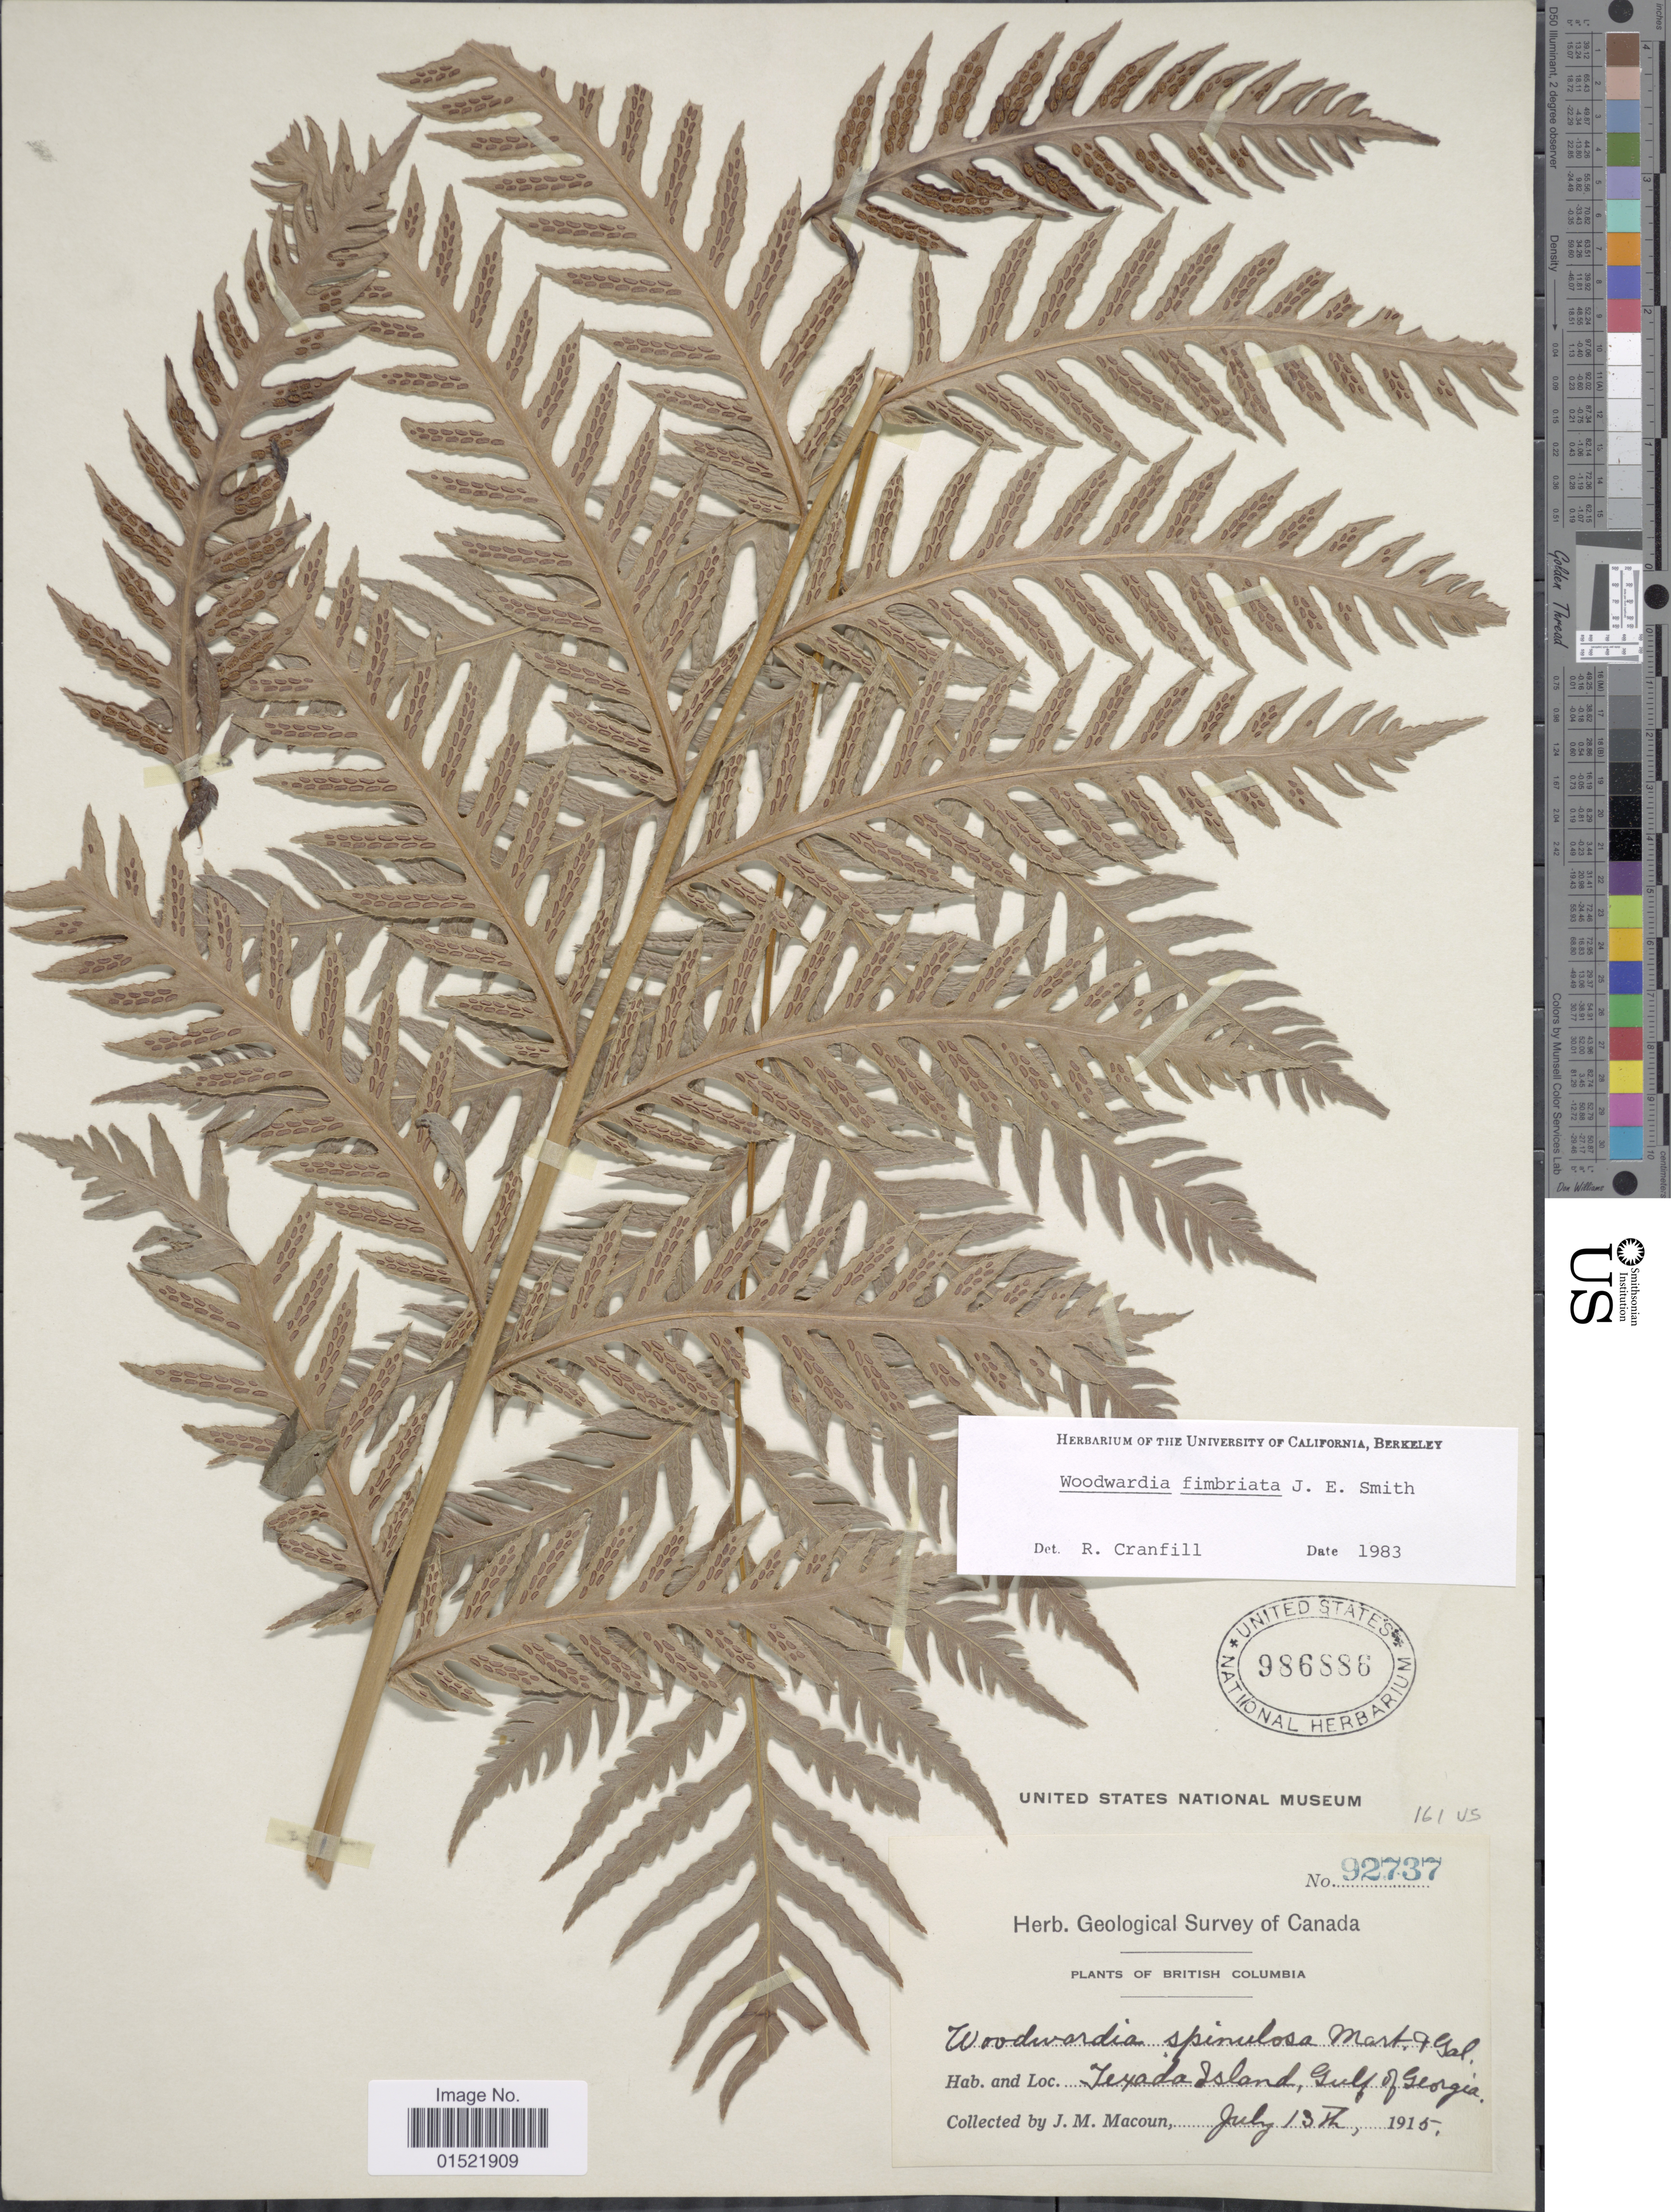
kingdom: Plantae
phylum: Tracheophyta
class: Polypodiopsida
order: Polypodiales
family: Blechnaceae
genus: Woodwardia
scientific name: Woodwardia fimbriata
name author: Sm.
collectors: J. M. Macoun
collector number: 92737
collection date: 1915-07-13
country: Canada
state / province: British Columbia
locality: Texada Island, Gulf of Georgia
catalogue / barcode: US 986886